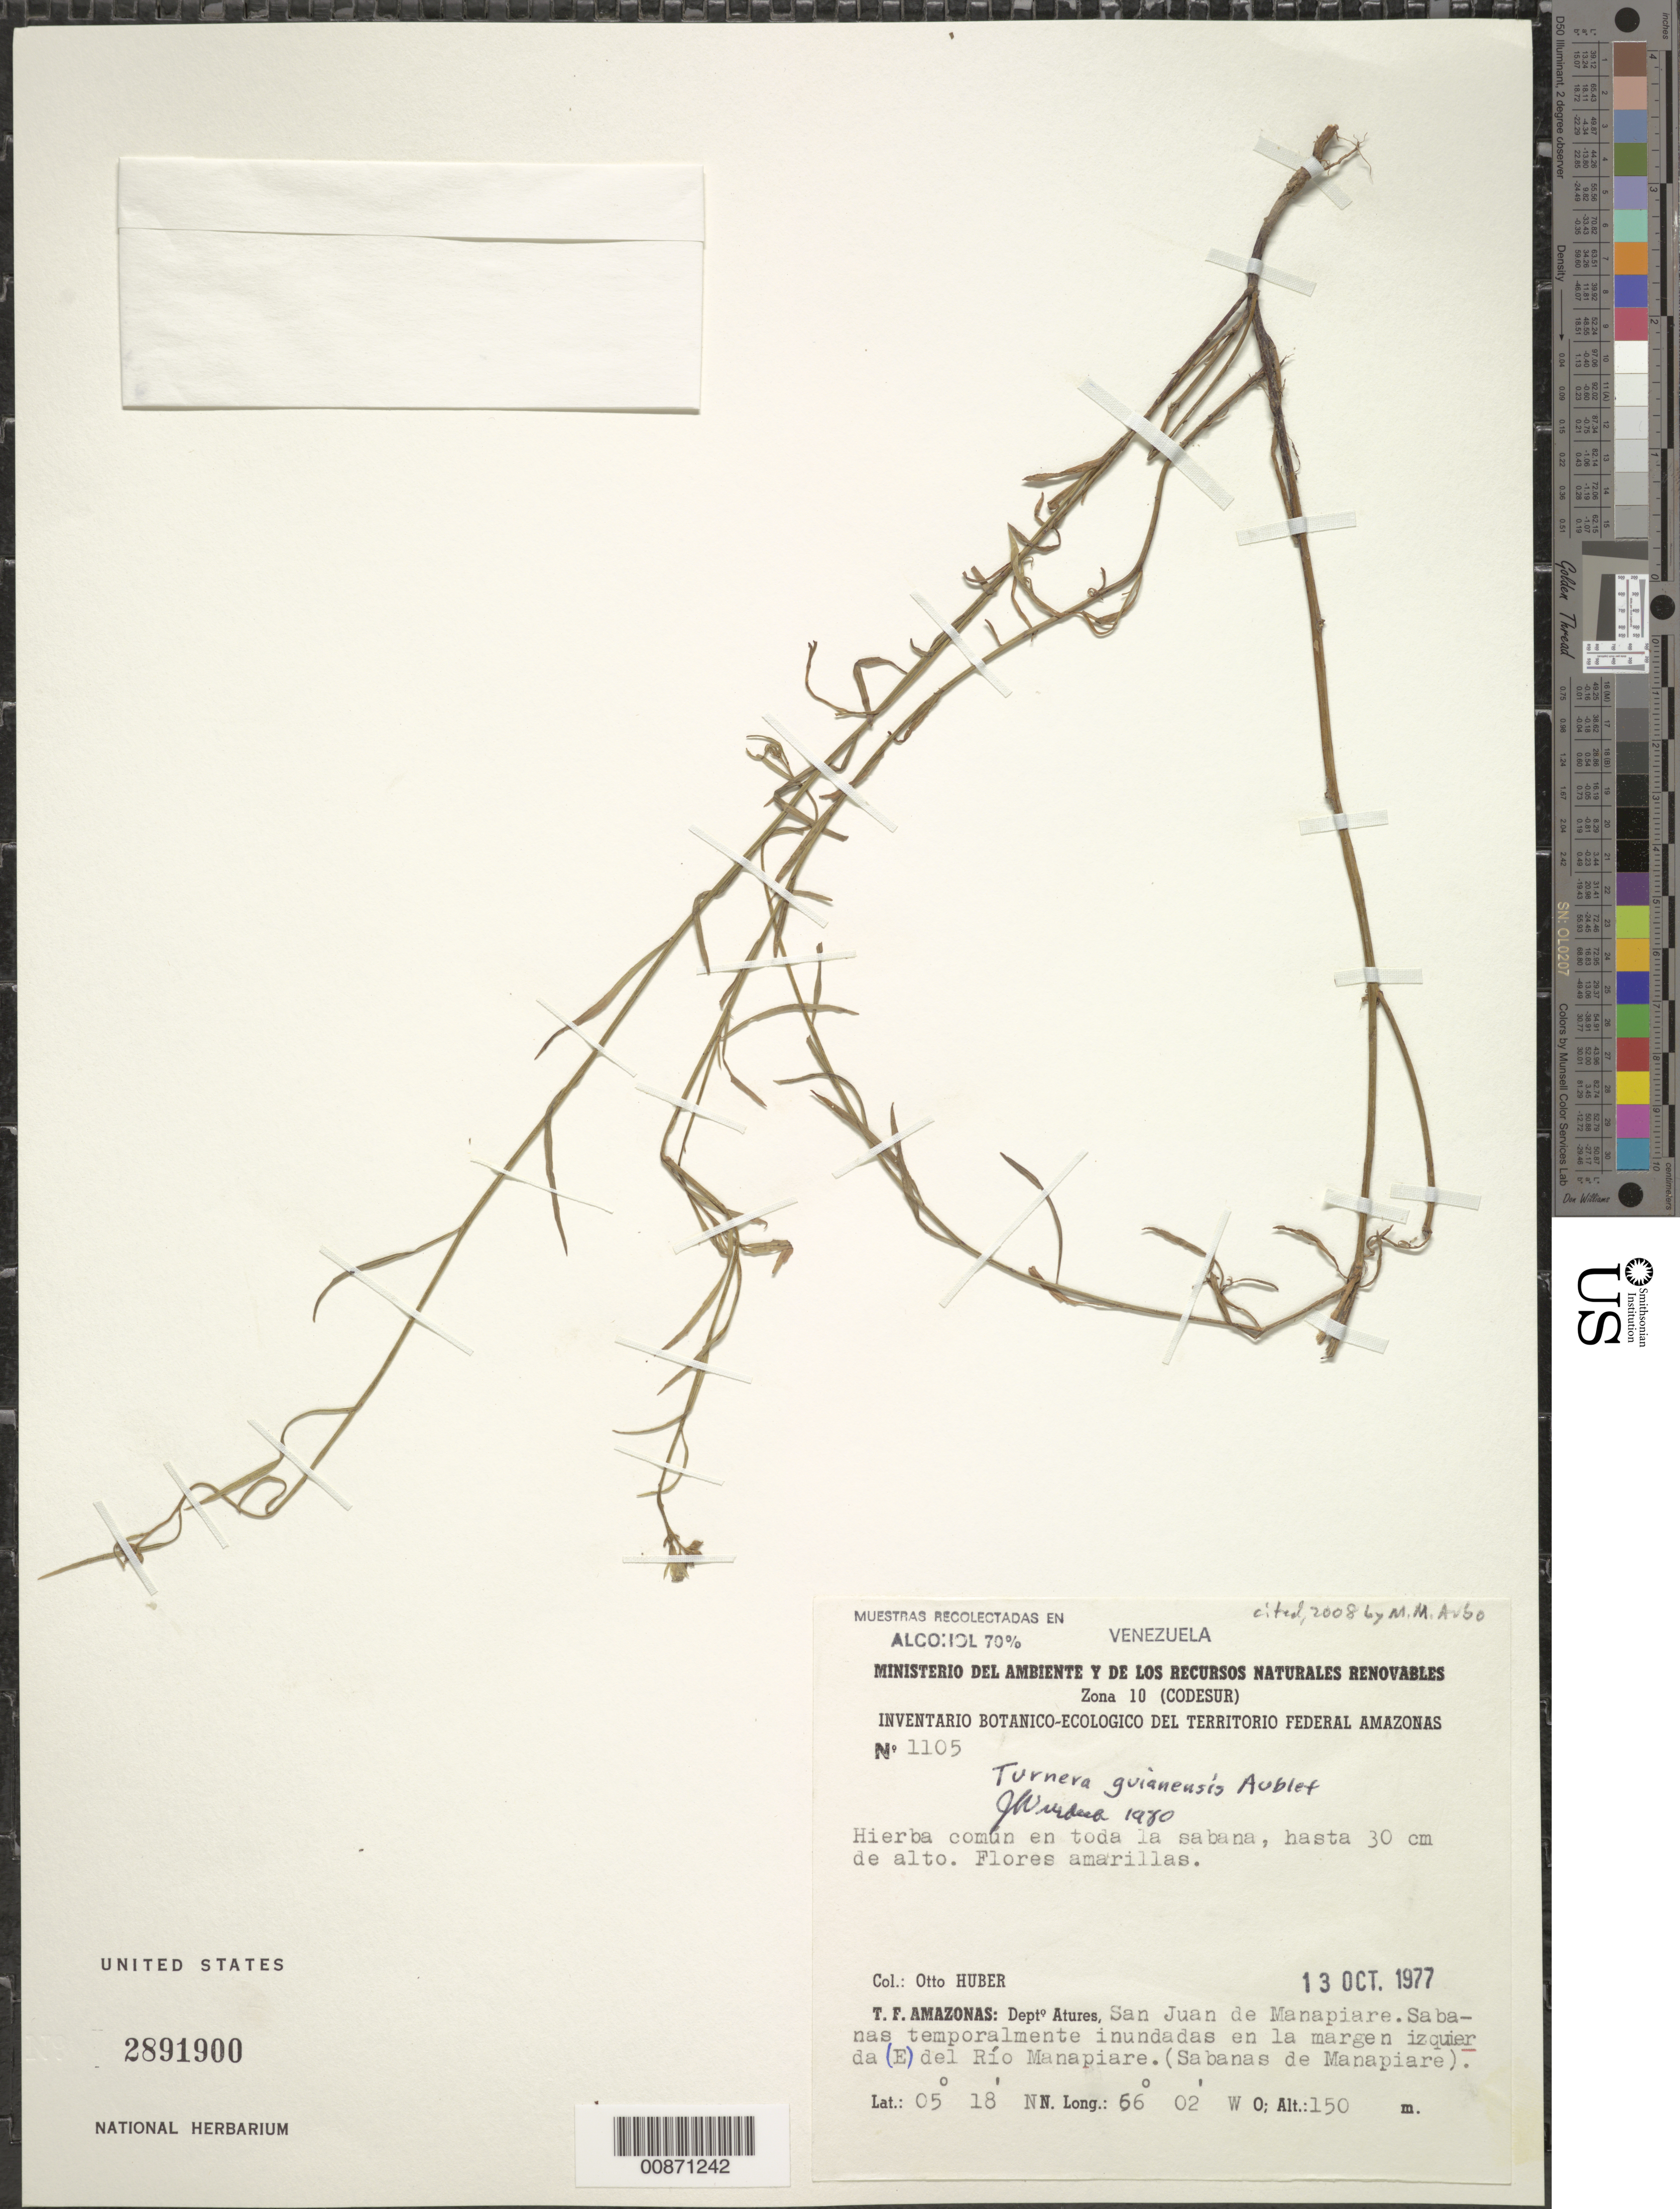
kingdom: Plantae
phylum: Tracheophyta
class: Magnoliopsida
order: Malpighiales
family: Turneraceae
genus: Turnera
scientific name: Turnera guianensis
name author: Aubl.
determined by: Wurdack, John J., (US), US (UNITED STATES)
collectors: O. Huber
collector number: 1105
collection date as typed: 13-Oct-77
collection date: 1977-10-13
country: Venezuela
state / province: Amazonas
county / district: Atures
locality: San Juan de Manapiare, E del Río Manapiare (Sabanas de Manapiare)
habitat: Sabanas temporalmente inundadas en la margen del rio; en toda la sabana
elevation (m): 150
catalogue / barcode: US 2891900